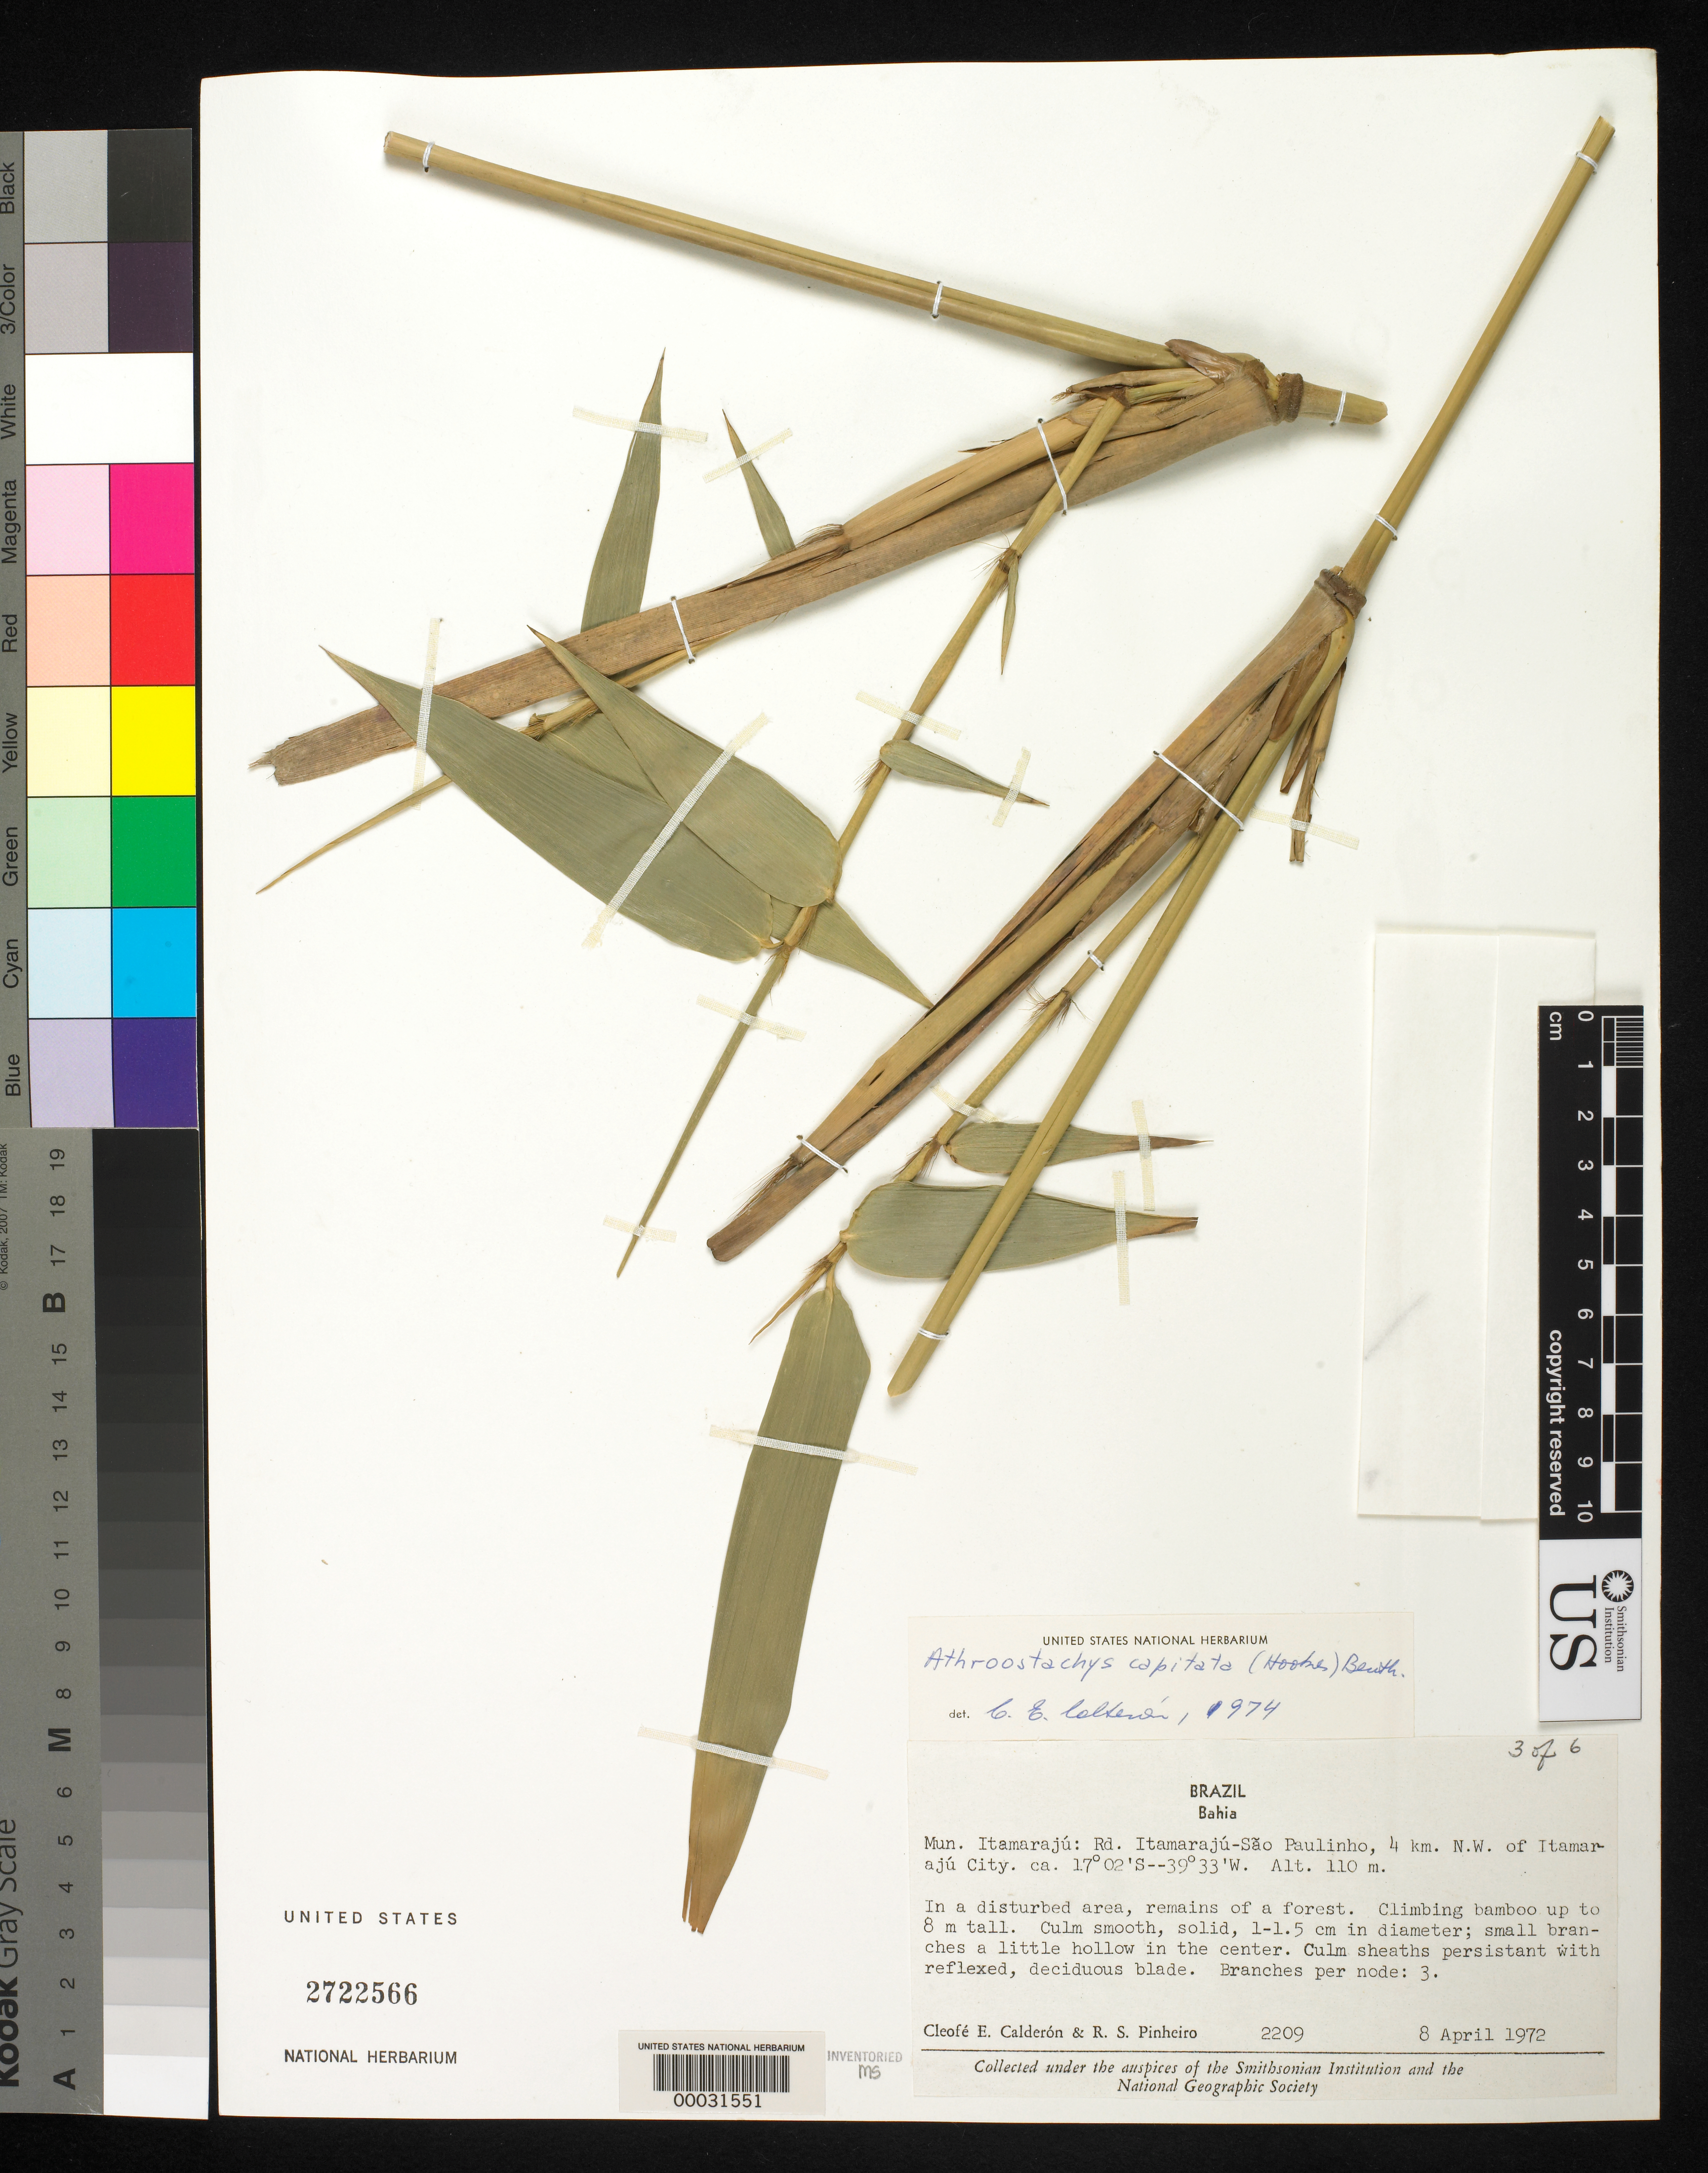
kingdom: Plantae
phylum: Tracheophyta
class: Liliopsida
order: Poales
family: Poaceae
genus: Athroostachys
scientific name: Athroostachys capitata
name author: (Hook.) Benth.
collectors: C. E. Calderón & R. S. Pinheiro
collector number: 2209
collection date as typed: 08 Apr 1972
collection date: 1972-04-08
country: Brazil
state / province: Bahia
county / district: Itamaraju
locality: Itamaraju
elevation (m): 120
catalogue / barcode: US 2722566